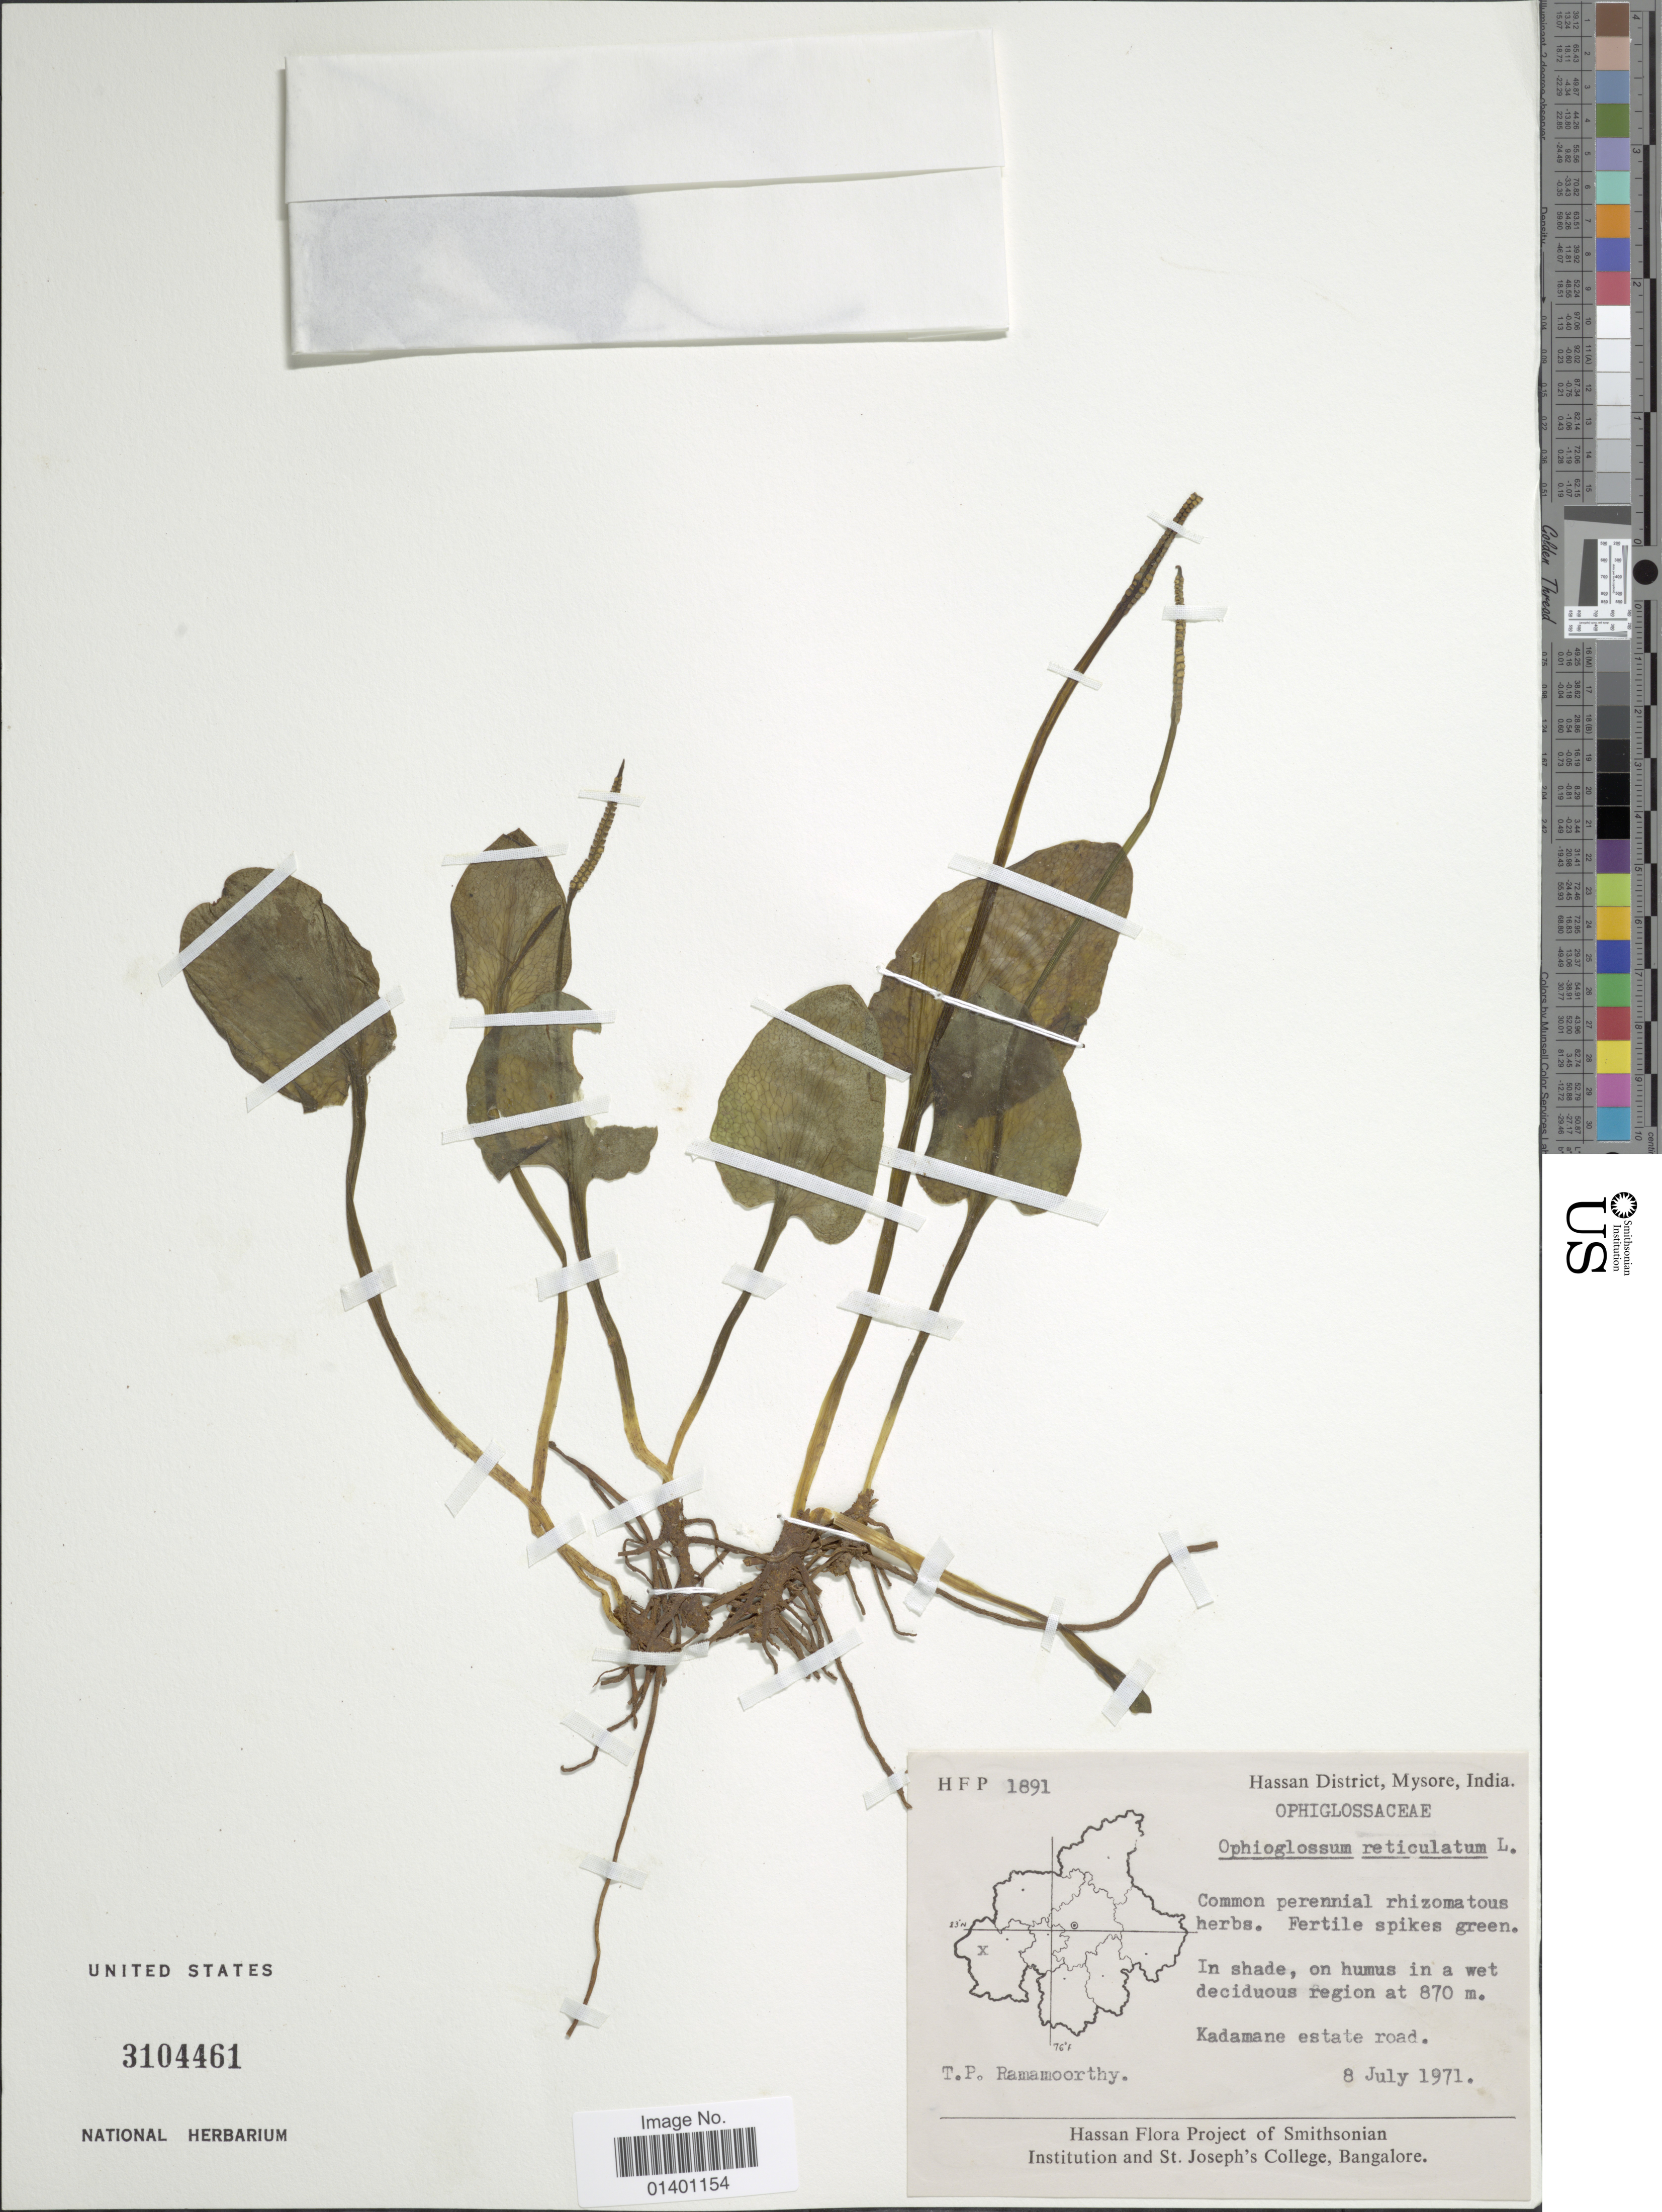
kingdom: Plantae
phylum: Tracheophyta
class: Polypodiopsida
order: Ophioglossales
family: Ophioglossaceae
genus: Ophioglossum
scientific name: Ophioglossum reticulatum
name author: L.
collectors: T. P. Ramamoorthy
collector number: HFP 1891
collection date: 1971-07-08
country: India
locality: Hassan District, Mysore, Kandamane estate road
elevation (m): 870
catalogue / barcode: US 3104461